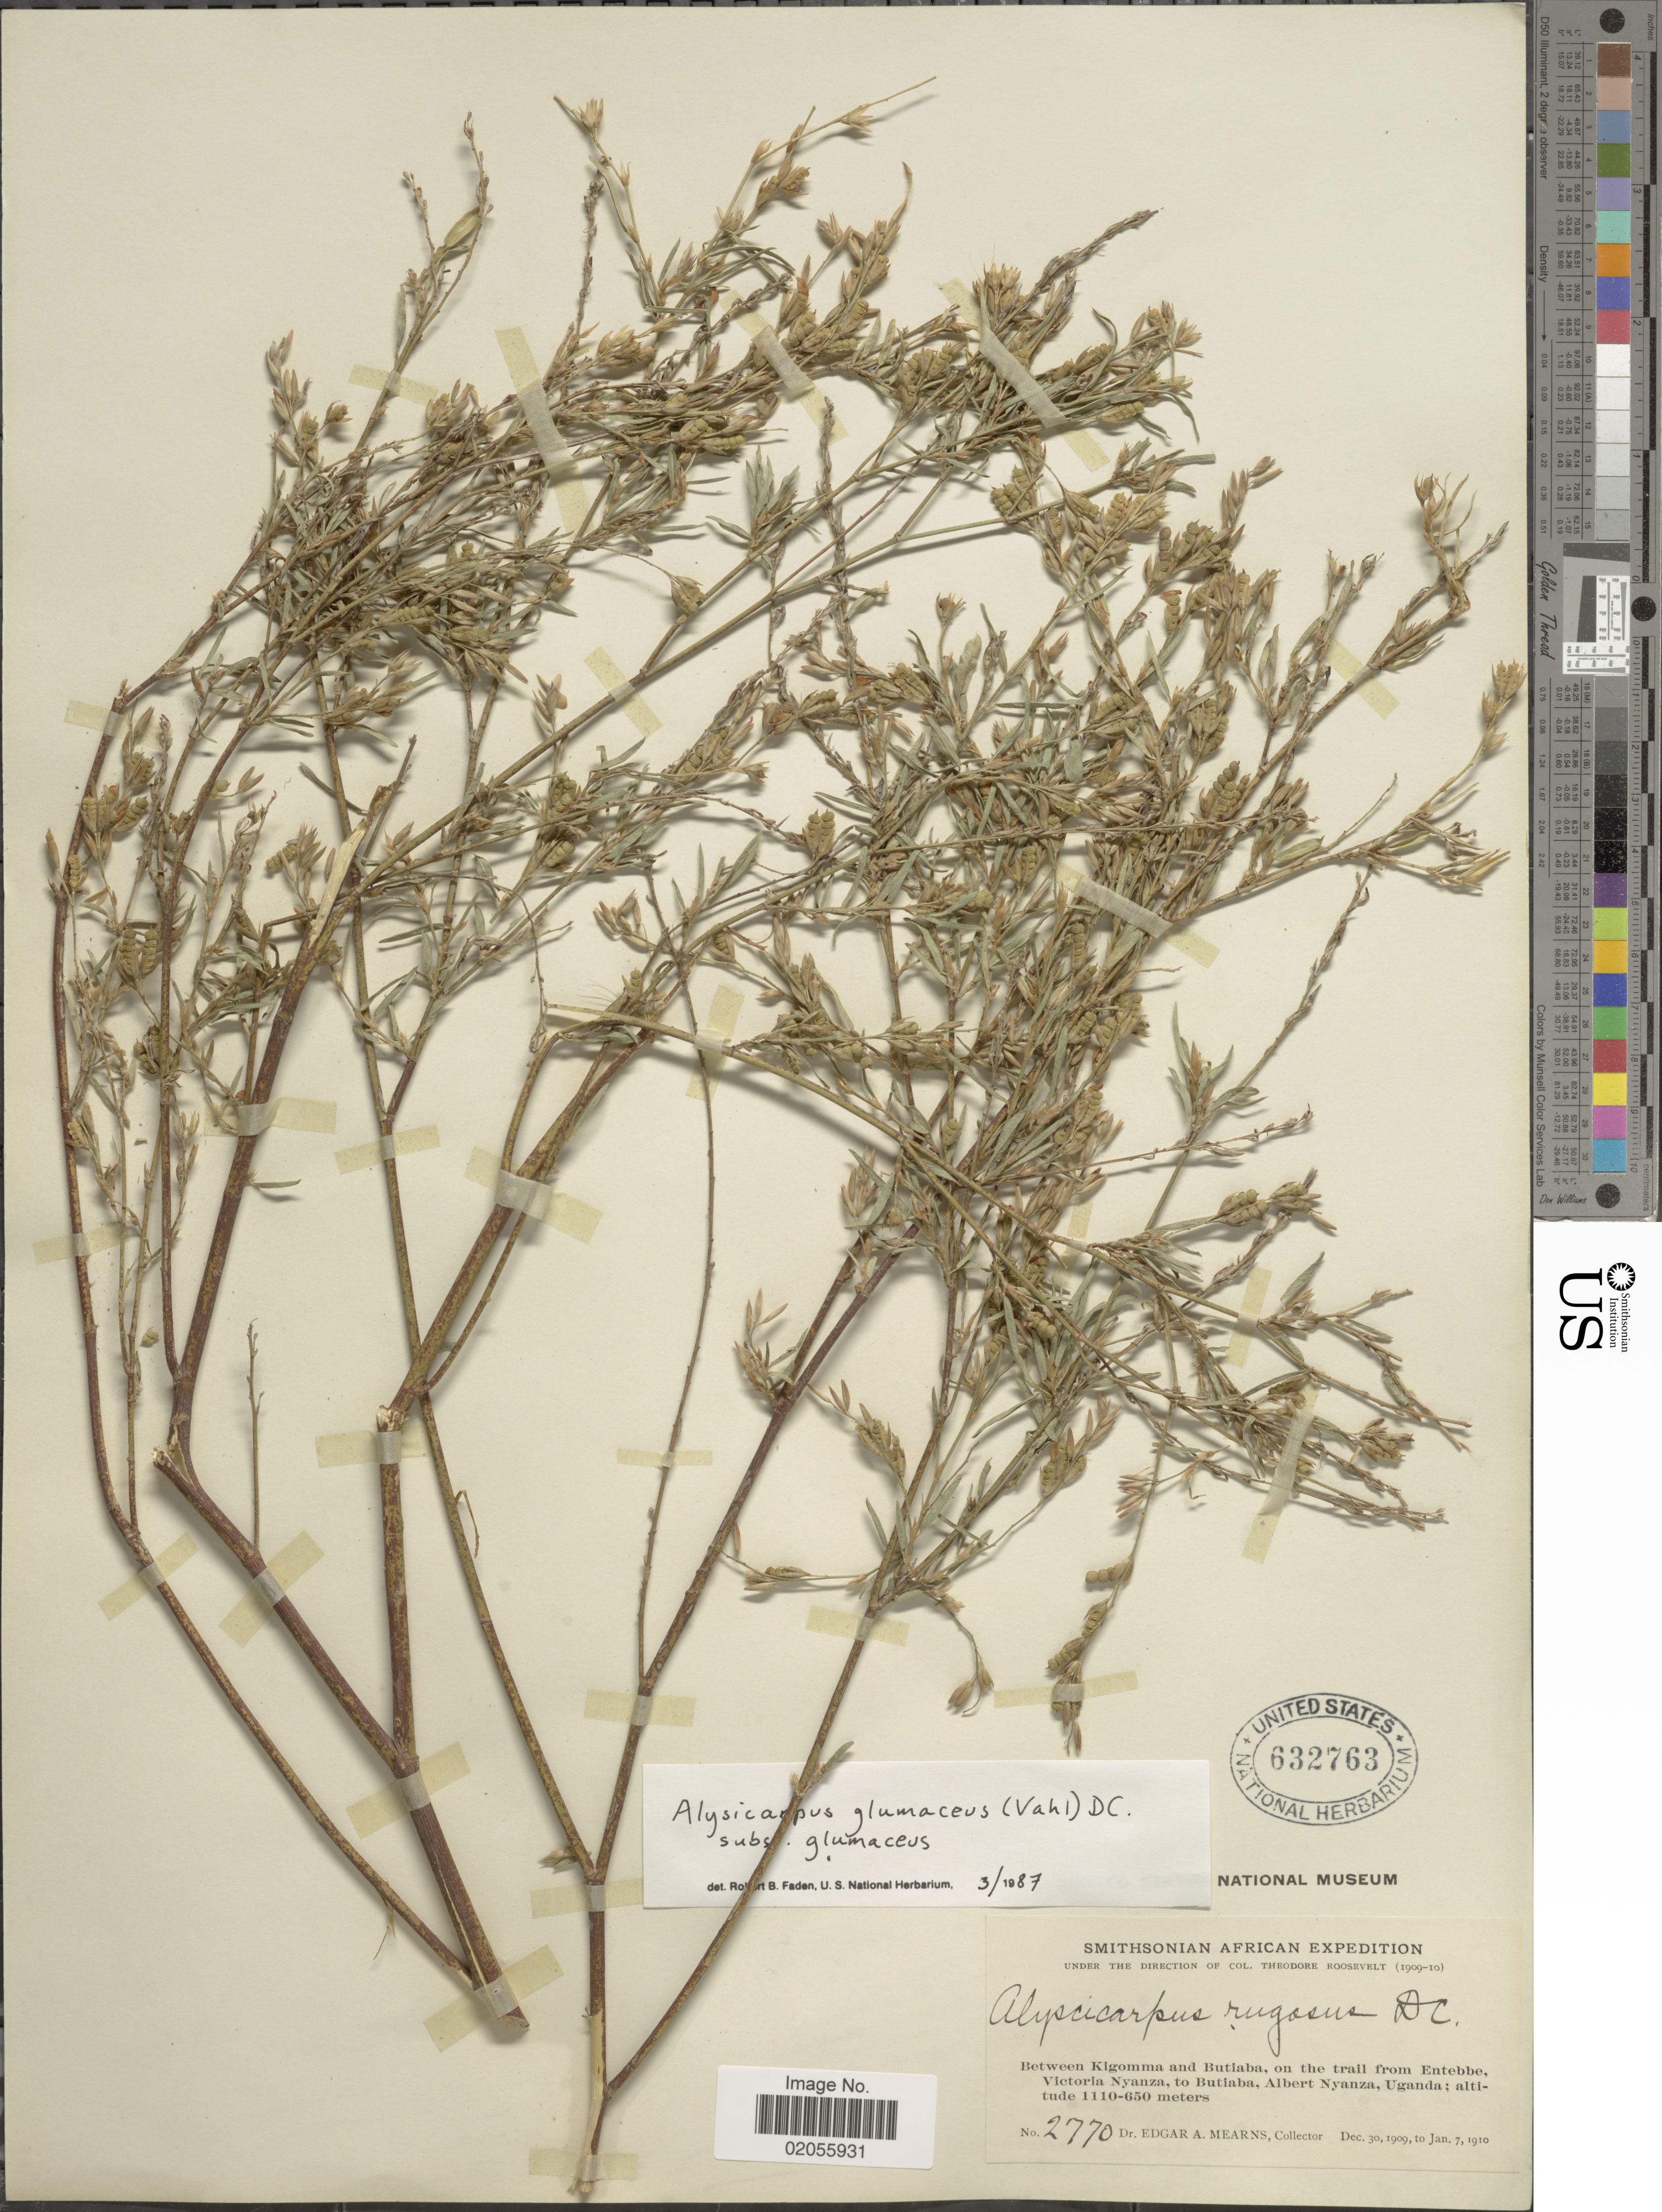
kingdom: Plantae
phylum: Tracheophyta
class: Magnoliopsida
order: Fabales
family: Fabaceae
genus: Alysicarpus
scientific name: Alysicarpus glumaceus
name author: (Vahl) DC.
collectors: E. A. Mearns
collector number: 2770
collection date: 1909-12-30/1910-01-07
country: Uganda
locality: Between Kigomma and Butiaba, on the trail from Entebbe, Victoria Nyanza, to Butiaba, Albert Nyanza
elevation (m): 650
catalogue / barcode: US 632763